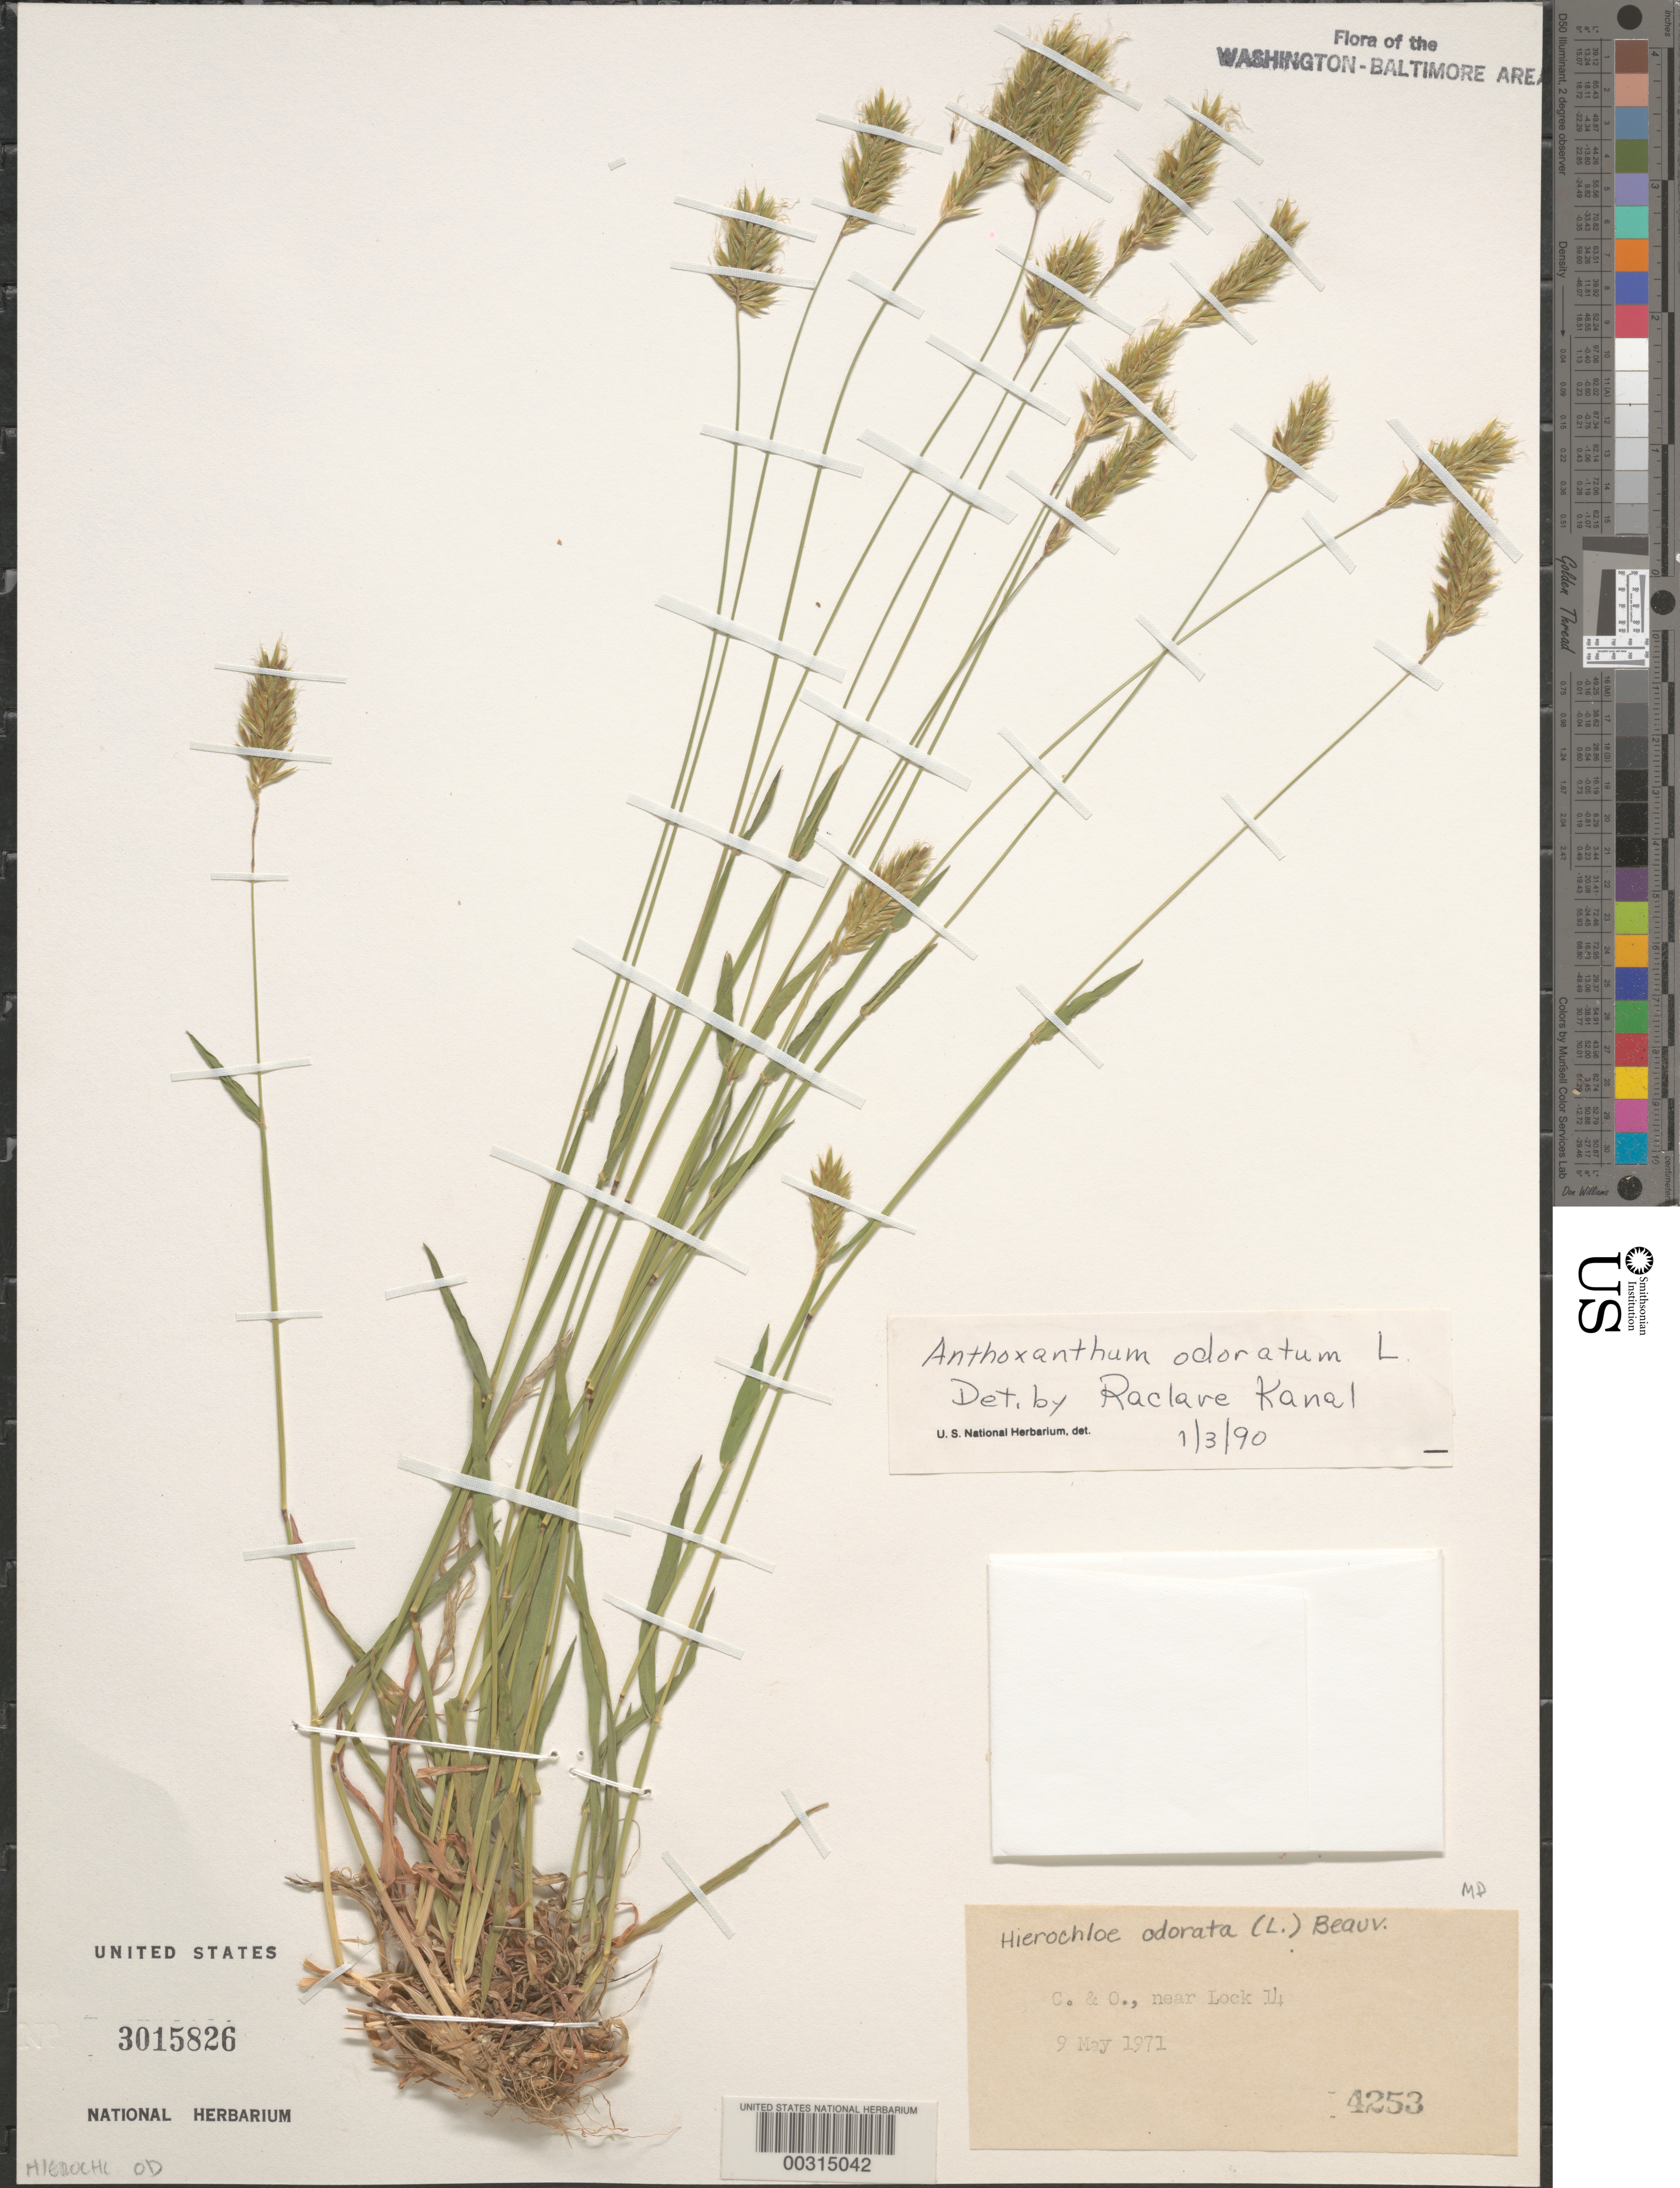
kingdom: Plantae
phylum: Tracheophyta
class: Liliopsida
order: Poales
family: Poaceae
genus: Anthoxanthum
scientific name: Anthoxanthum odoratum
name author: L.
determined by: Kanal, R.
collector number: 4253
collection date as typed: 09 May 1971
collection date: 1971-05-09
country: United States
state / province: Maryland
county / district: Montgomery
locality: C and O Canal, Lock 14 C. & O. Canal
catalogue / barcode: US 3015826